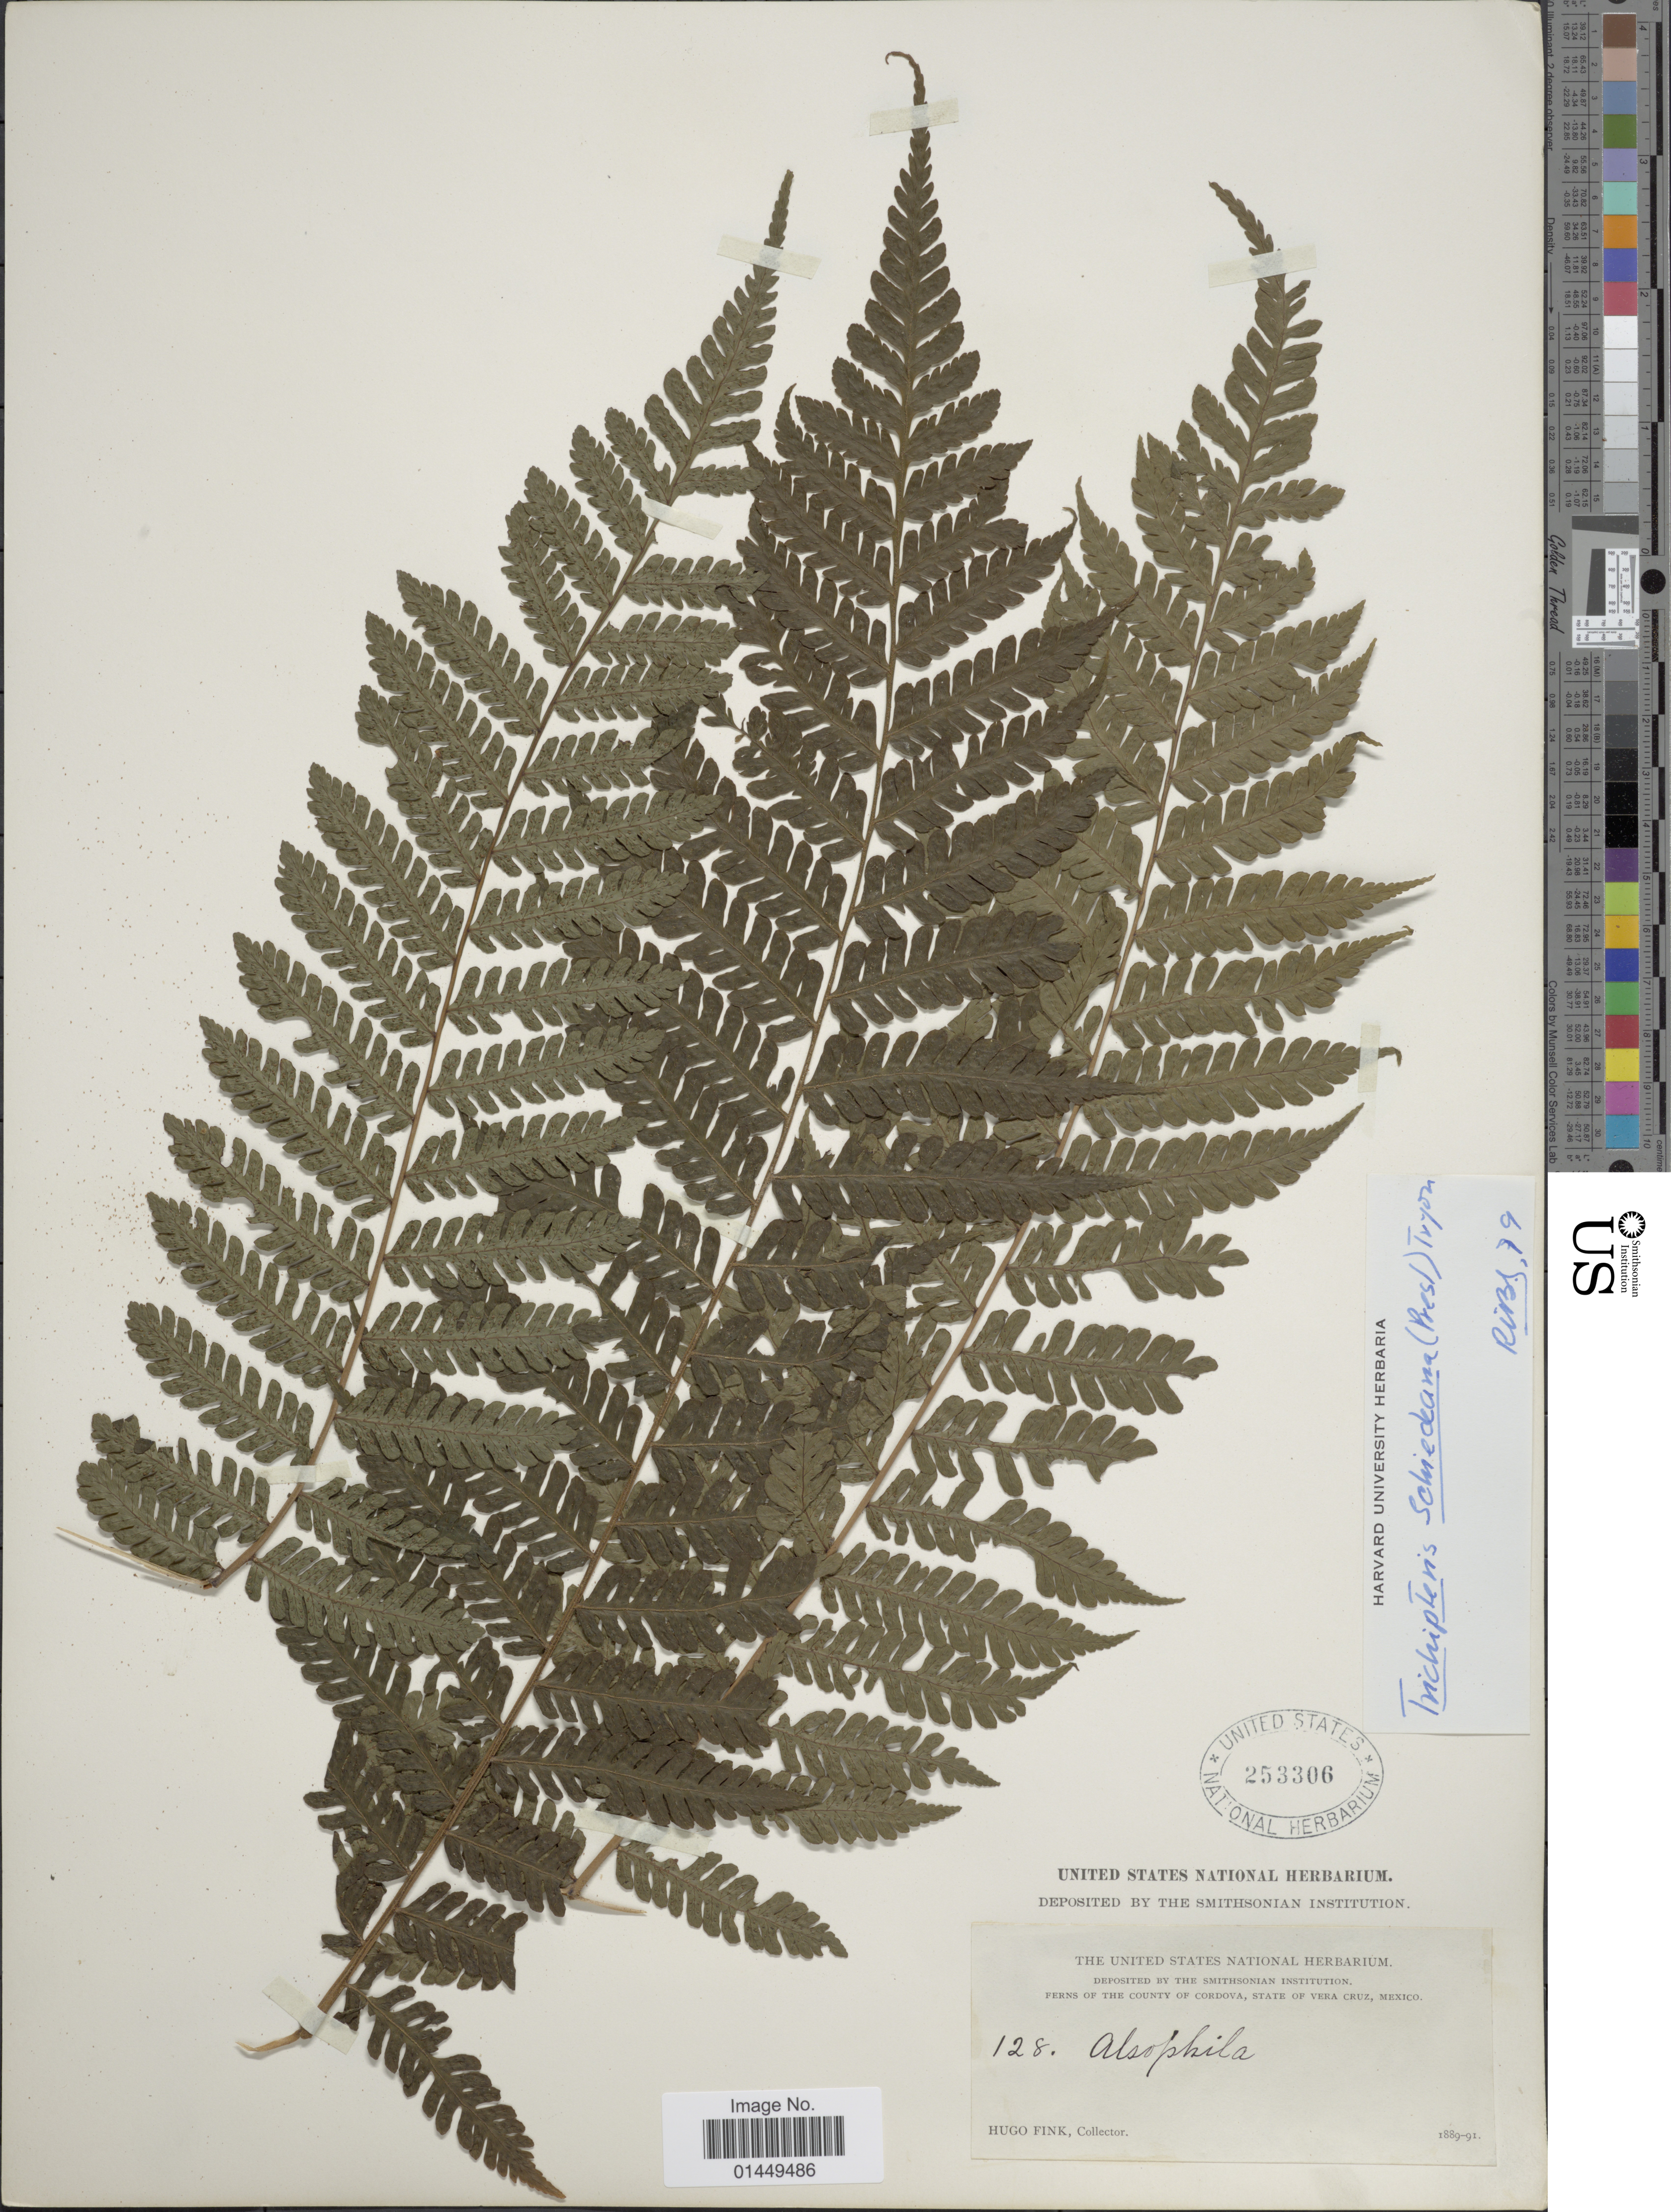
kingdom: Plantae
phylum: Tracheophyta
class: Polypodiopsida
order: Cyatheales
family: Cyatheaceae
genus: Cyathea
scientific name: Cyathea schiedeana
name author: (C. Presl) Domin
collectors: H. Fink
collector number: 128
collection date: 1889/1891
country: Mexico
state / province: Veracruz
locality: The County of Cordova, State of Vera Cruz, Mexico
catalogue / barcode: US 253306